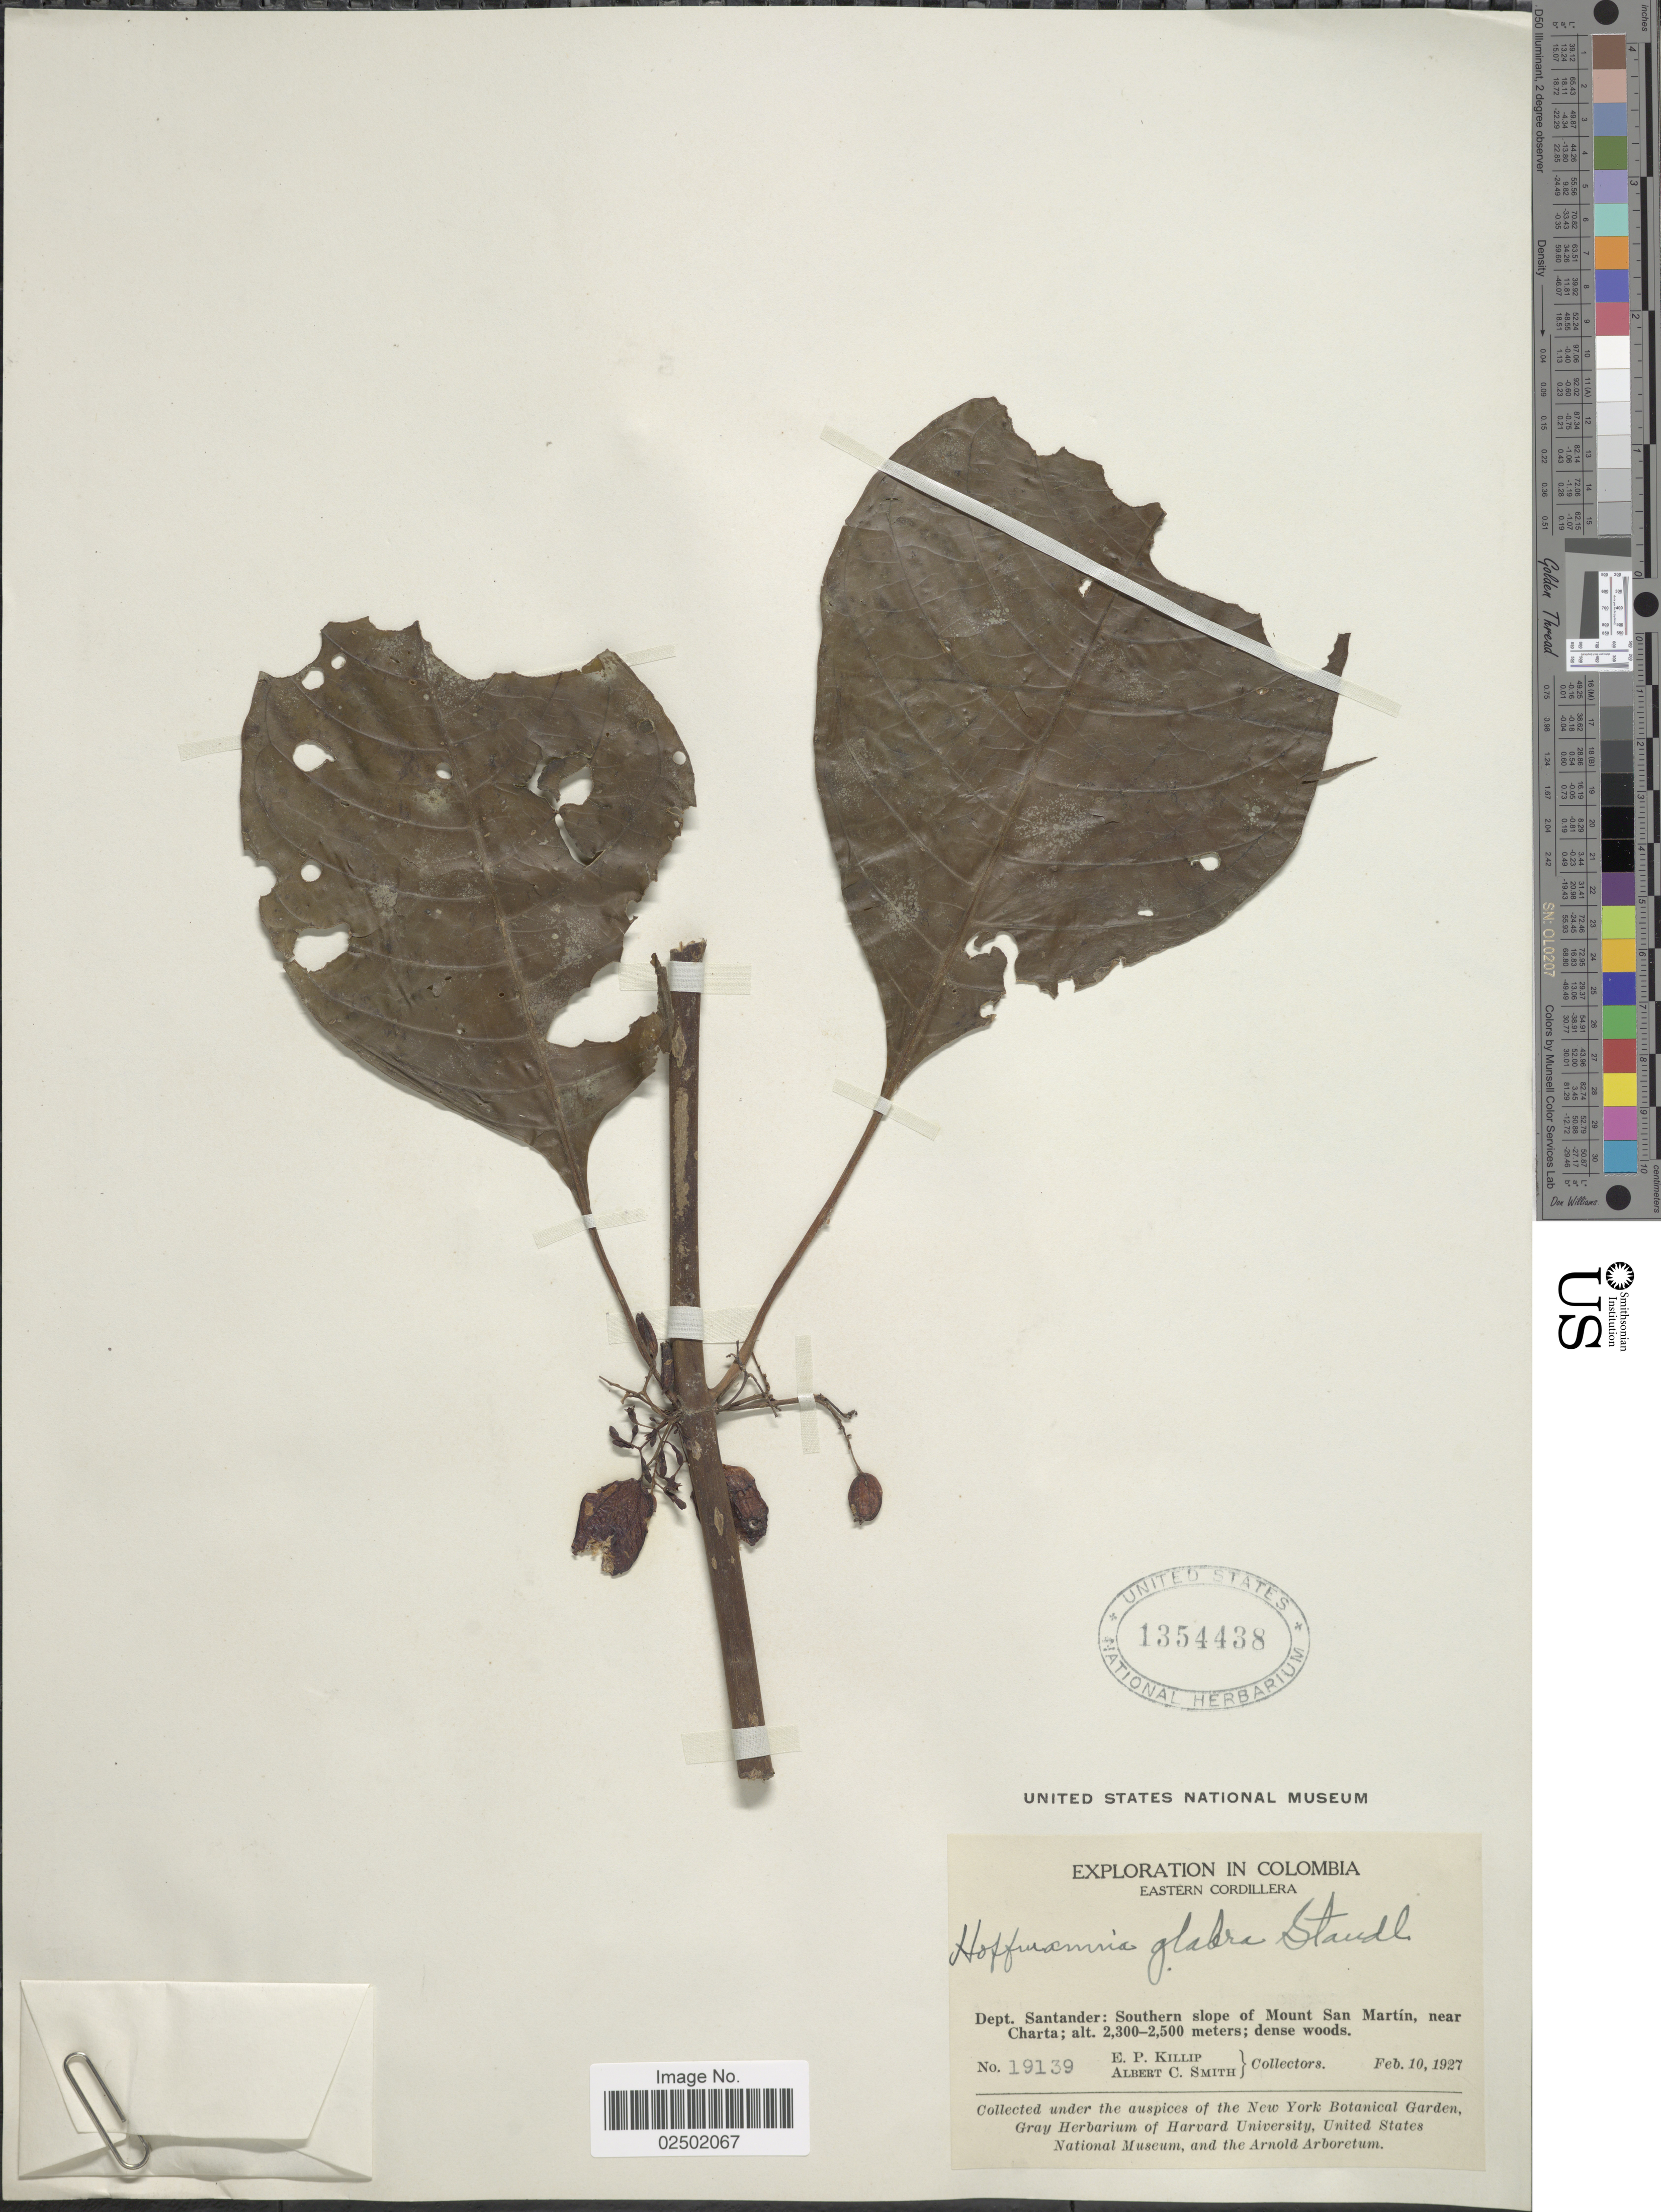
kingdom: Plantae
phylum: Tracheophyta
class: Magnoliopsida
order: Gentianales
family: Rubiaceae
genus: Hoffmannia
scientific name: Hoffmannia glabra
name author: Standl.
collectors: E. P. Killip & A. C. Smith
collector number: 19139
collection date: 1927-02-10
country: Colombia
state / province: Santander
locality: Eastern Cordillera. Dept. Santander: Southern slope of Mount San Martin, near Charta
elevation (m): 2300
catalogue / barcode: US 1354438